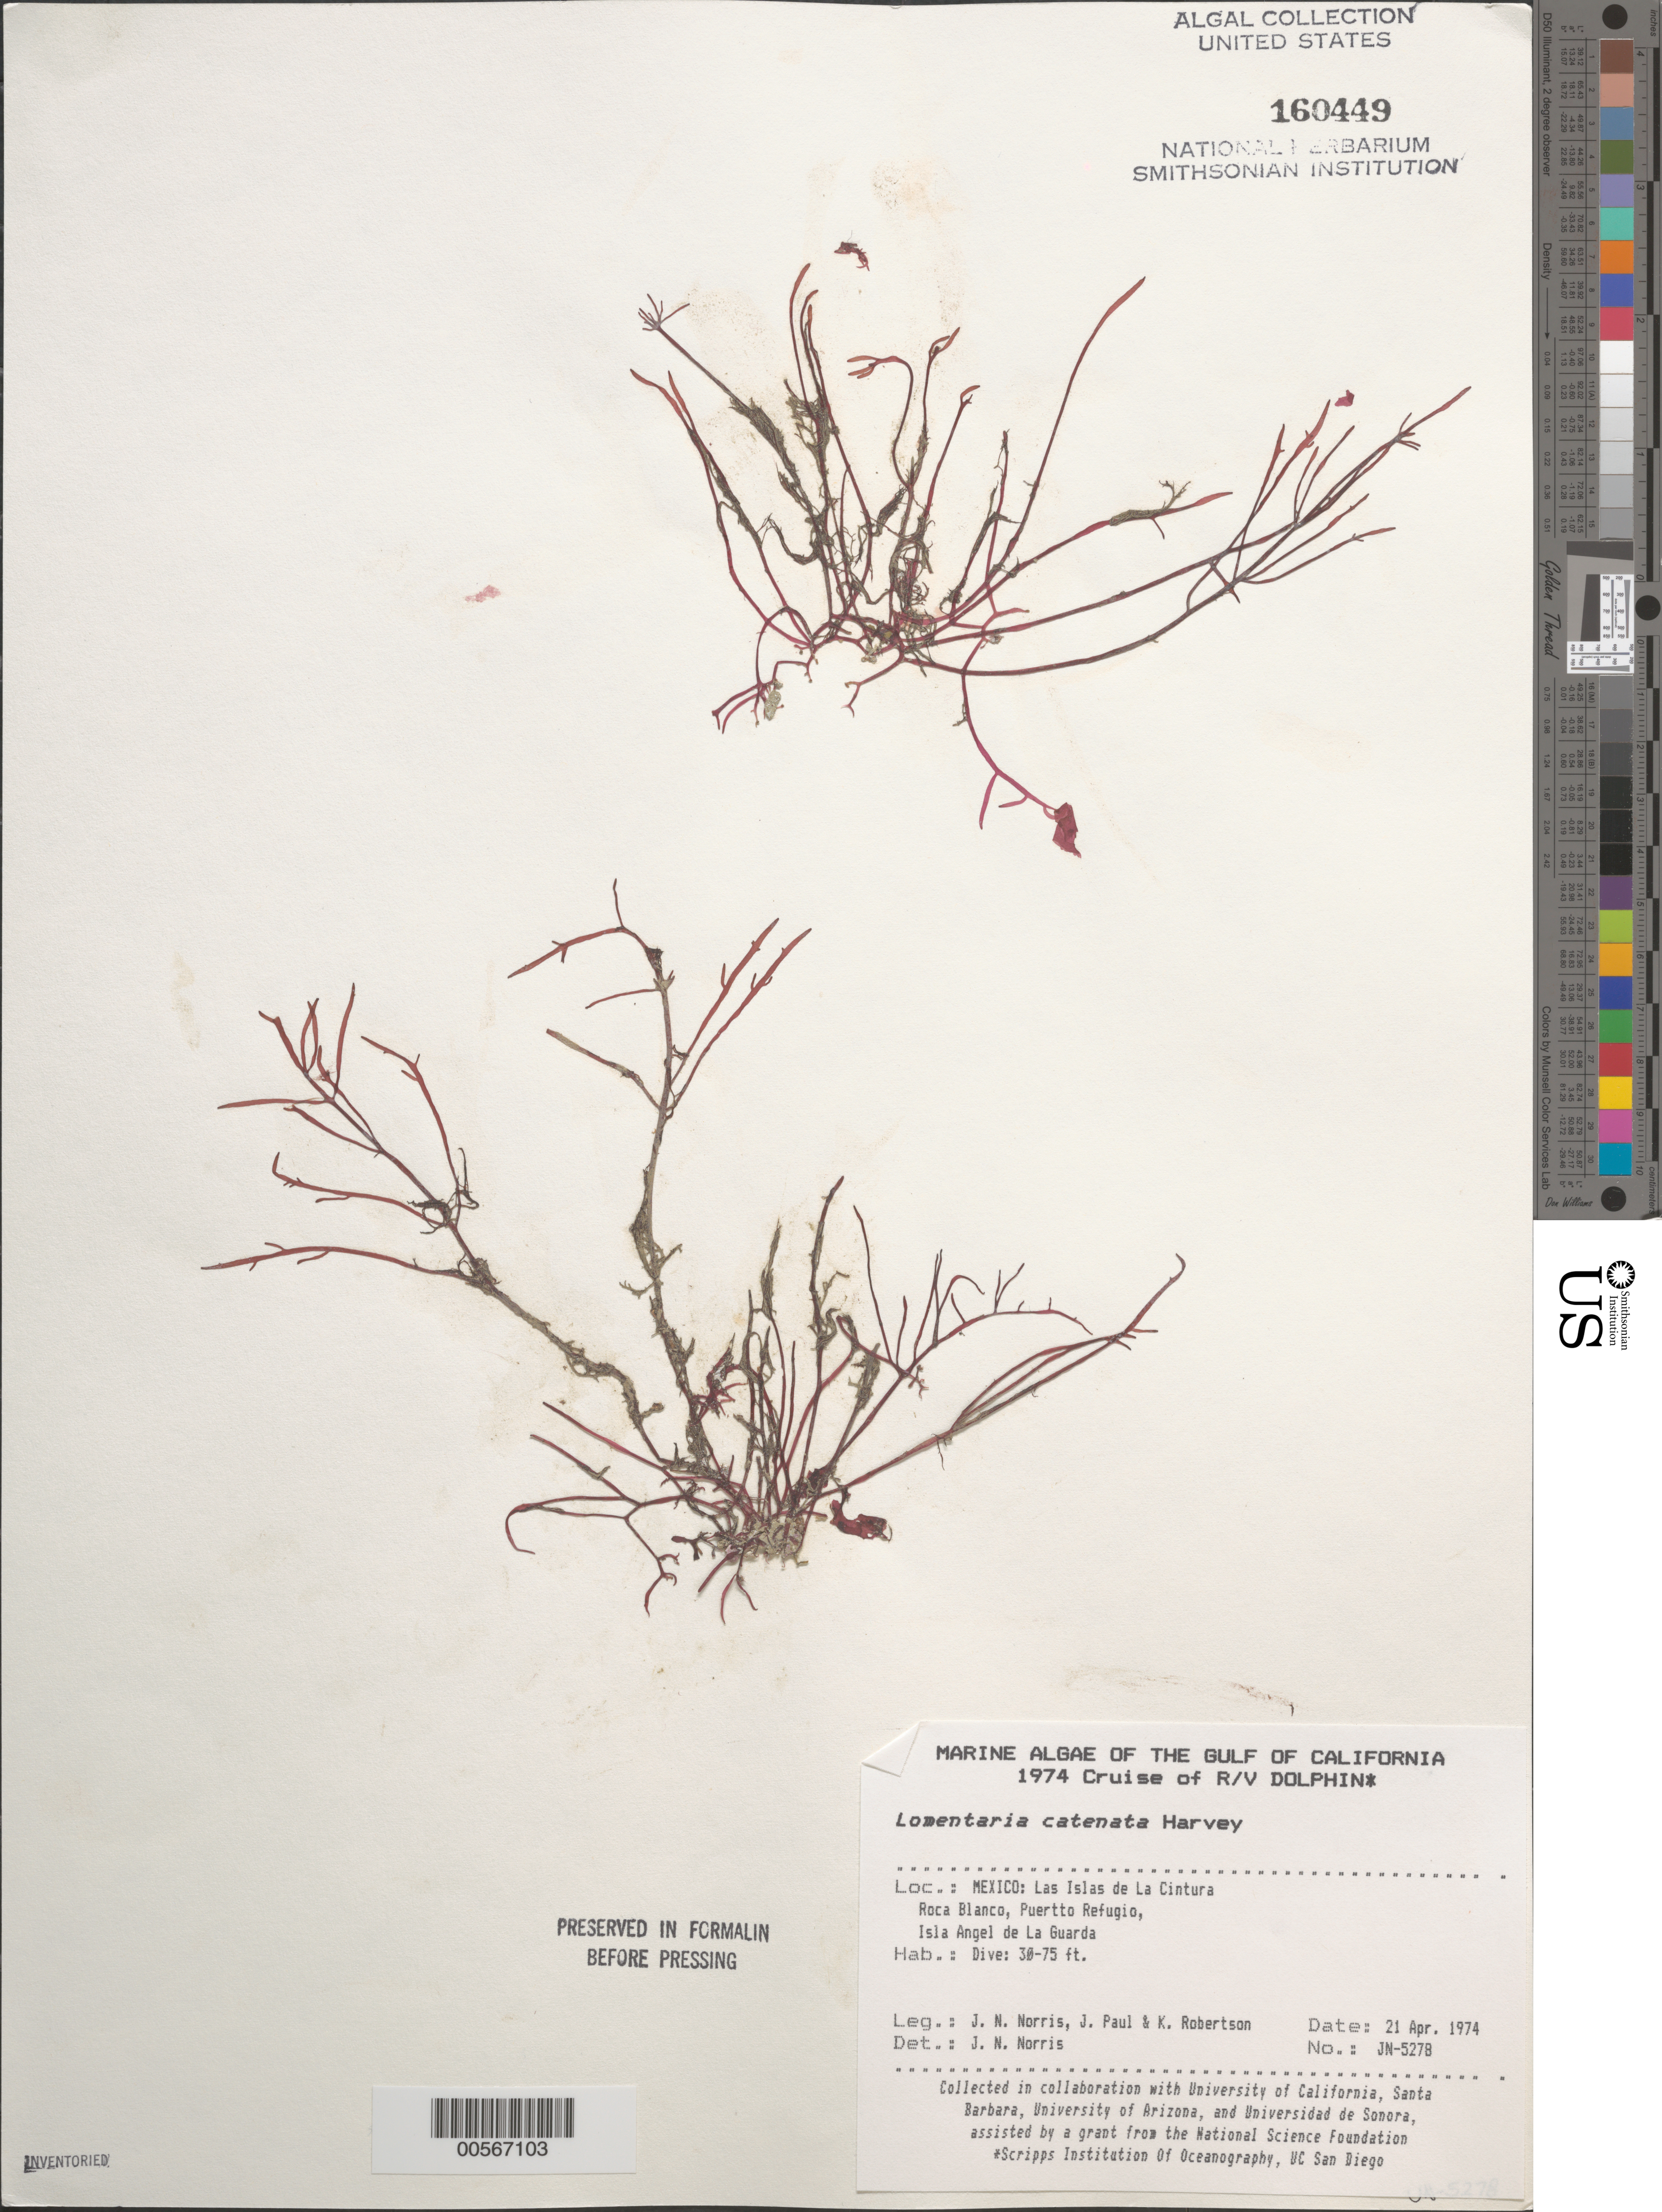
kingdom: Plantae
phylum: Rhodophyta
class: Florideophyceae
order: Rhodymeniales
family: Lomentariaceae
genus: Fushitsunagia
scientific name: Fushitsunagia catenata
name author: (Harv.) Filloramo & G.W. Saunders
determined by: Algae name updating Project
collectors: J. N. Norris, J. Paul & K. Robertson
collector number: JN-5278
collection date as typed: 21 Apr 1974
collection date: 1974-04-21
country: Mexico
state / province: Baja California Norte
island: Isla Angel de la Guarda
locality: Roca Blanca, Puerto Refugio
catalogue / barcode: US 160449